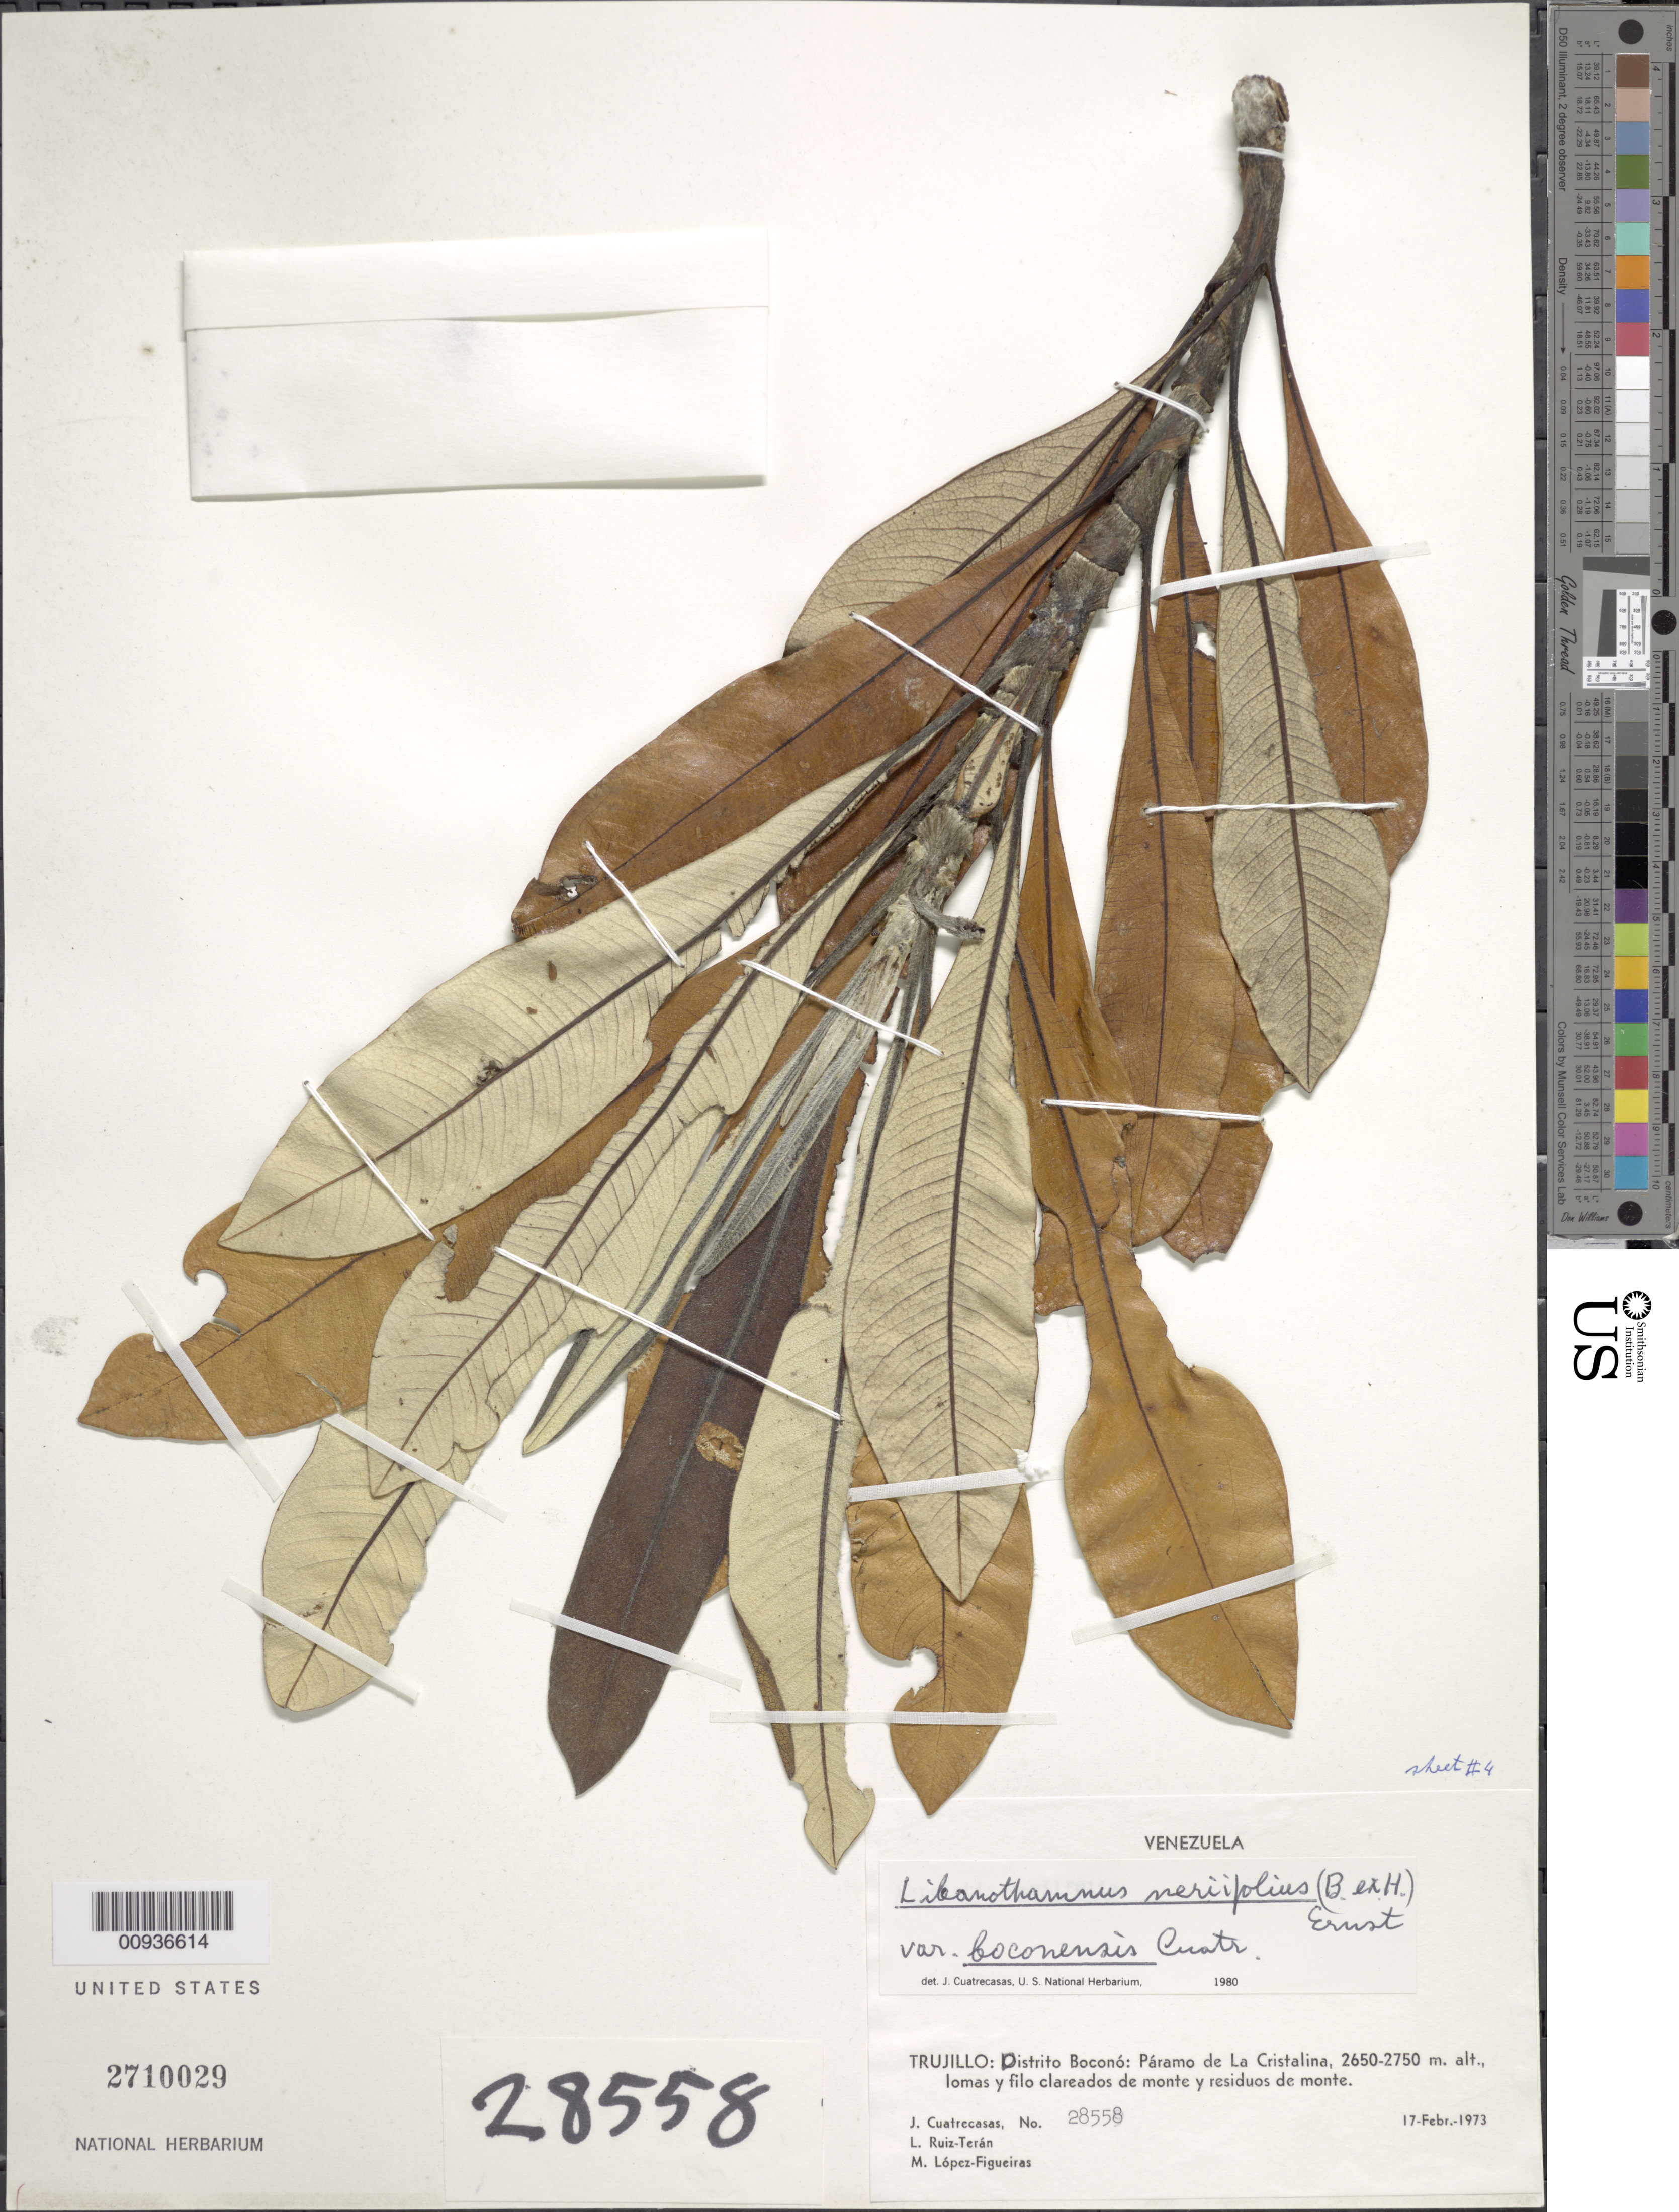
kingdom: Plantae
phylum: Tracheophyta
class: Magnoliopsida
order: Asterales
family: Asteraceae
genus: Libanothamnus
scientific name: Libanothamnus neriifolius var. boconensis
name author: Cuatrec.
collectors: J. Cuatrecasas, L. E. Ruíz-Terán & M. López Figueiras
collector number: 28558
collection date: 1973-02-17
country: Venezuela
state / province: Trujillo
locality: Distrito Bocono, Paramo de La Cristalina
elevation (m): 2650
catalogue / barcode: US 2710029